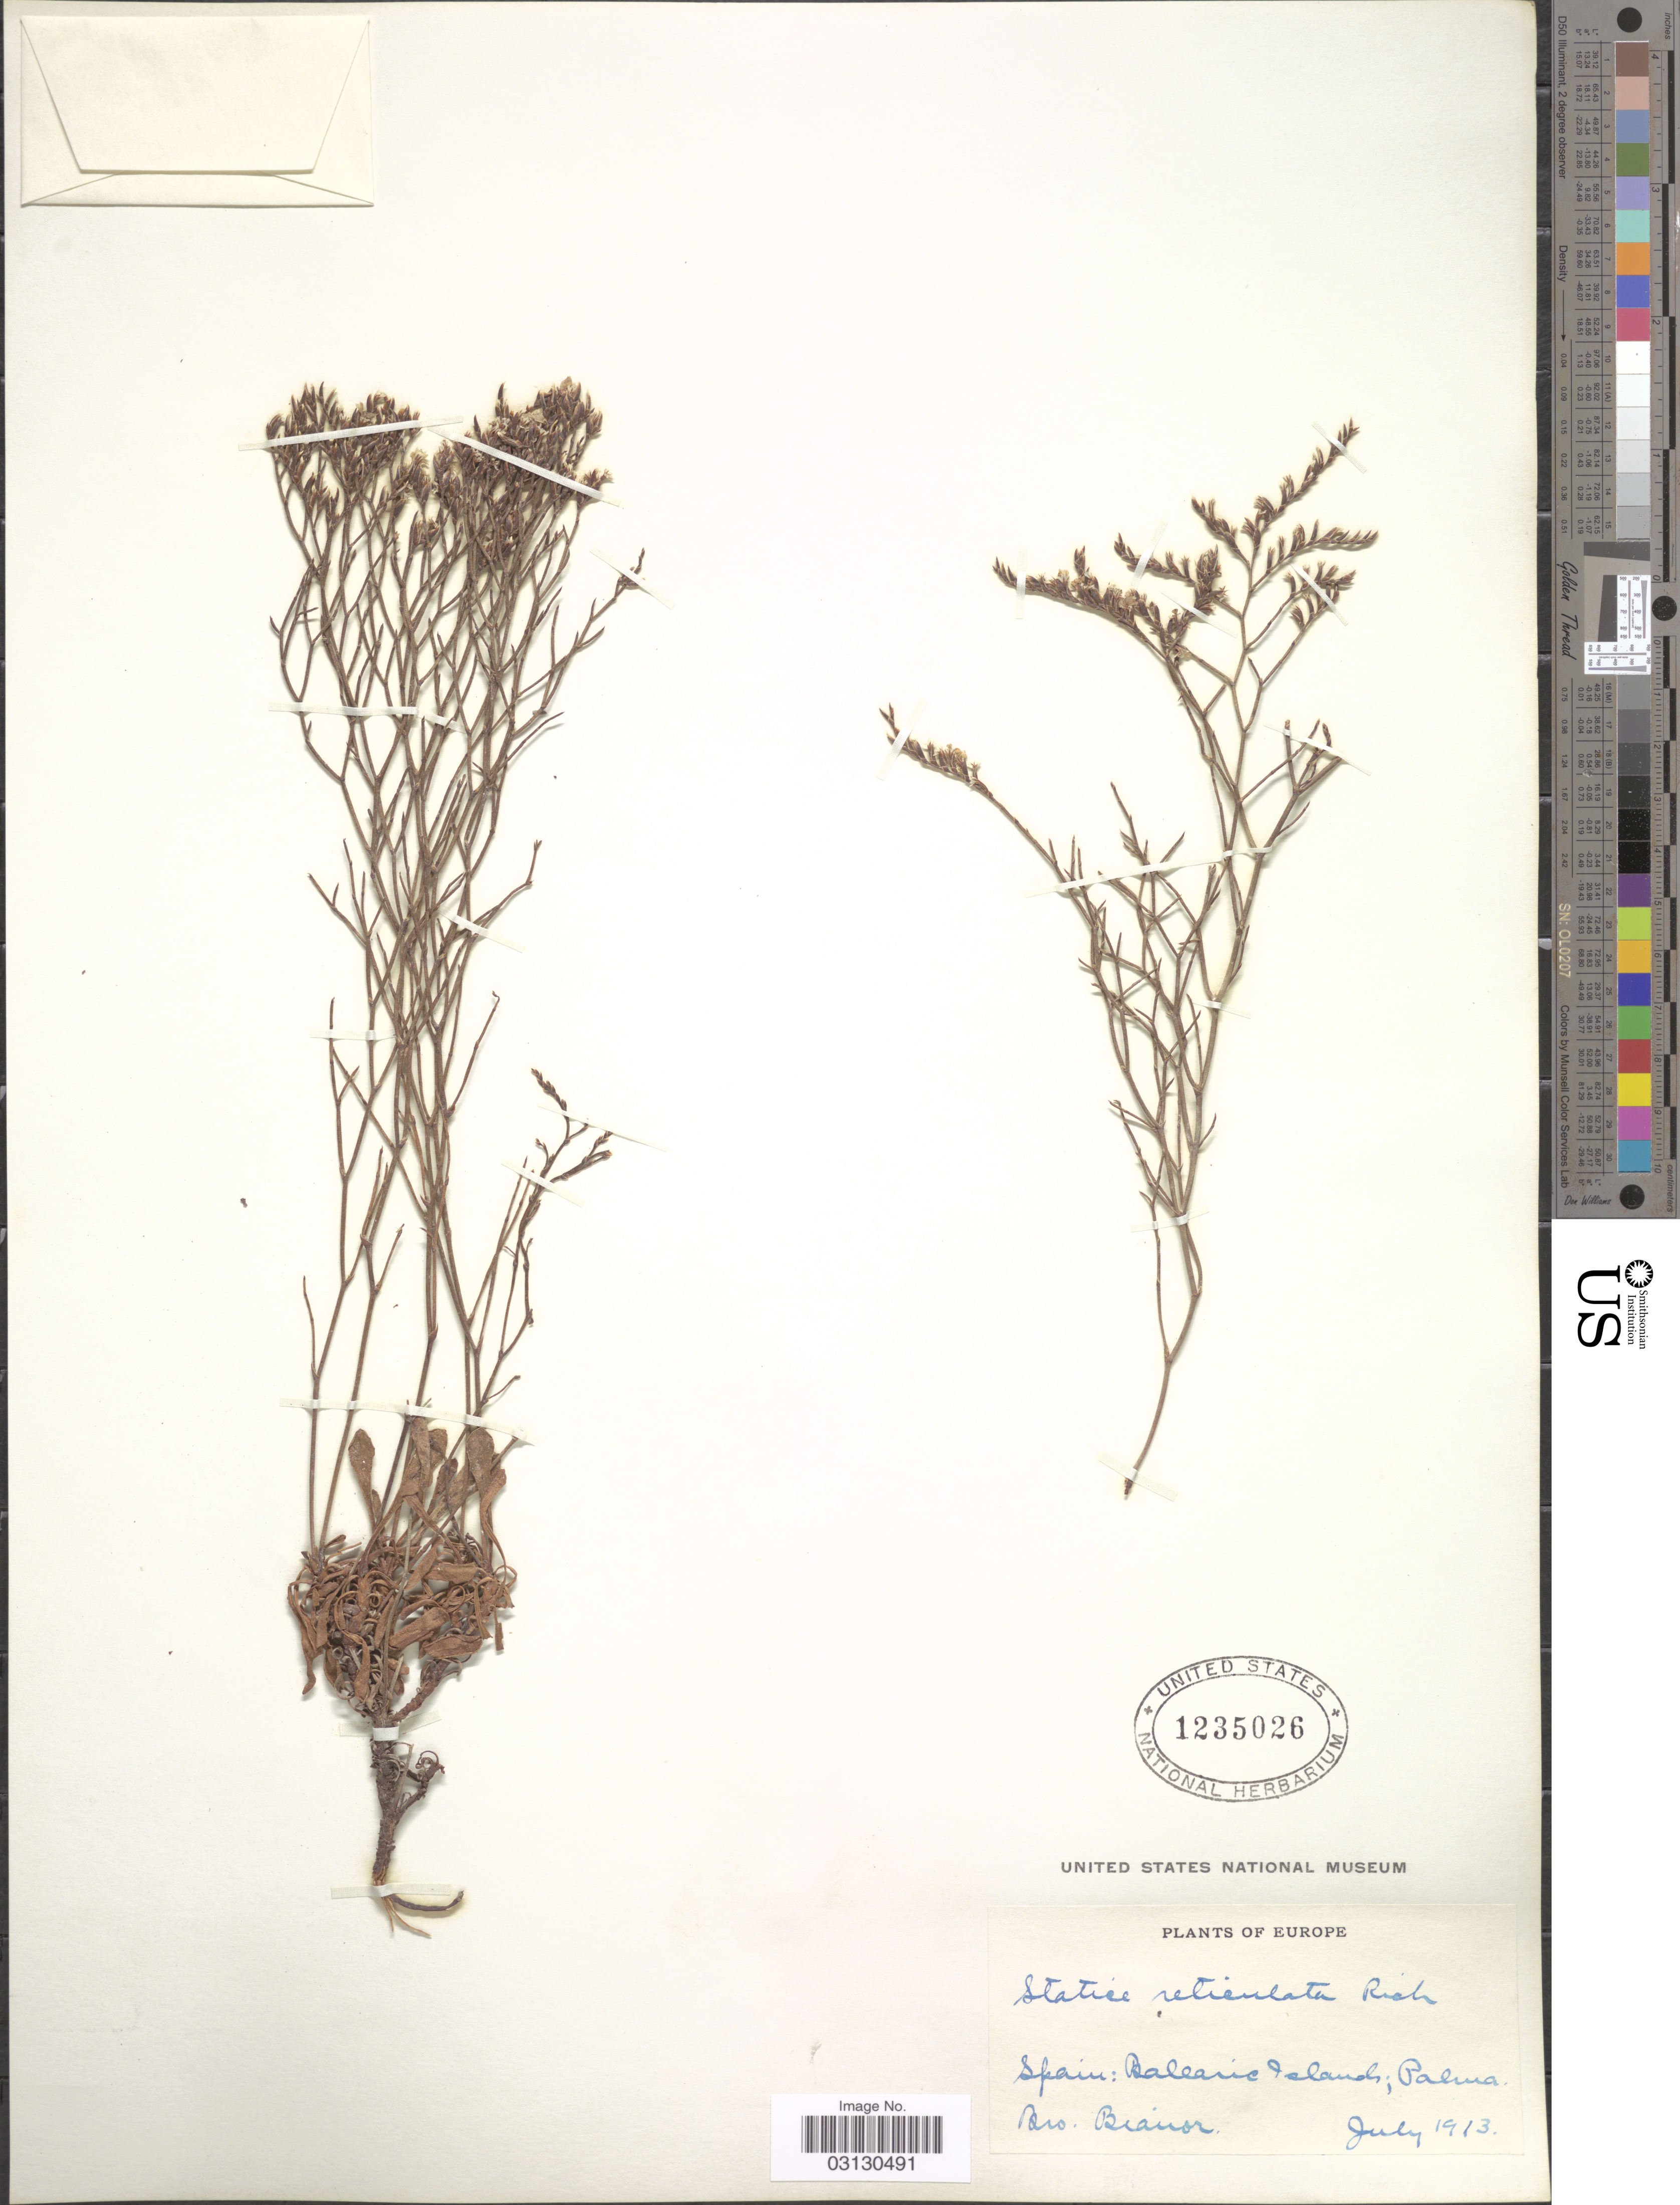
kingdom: Plantae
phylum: Tracheophyta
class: Magnoliopsida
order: Caryophyllales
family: Plumbaginaceae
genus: Limonium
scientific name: Limonium reticulatum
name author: Mill.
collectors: Bianor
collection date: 1913-07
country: Spain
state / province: Islas Baleares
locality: Balearic Island; Palma.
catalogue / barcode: US 1235026